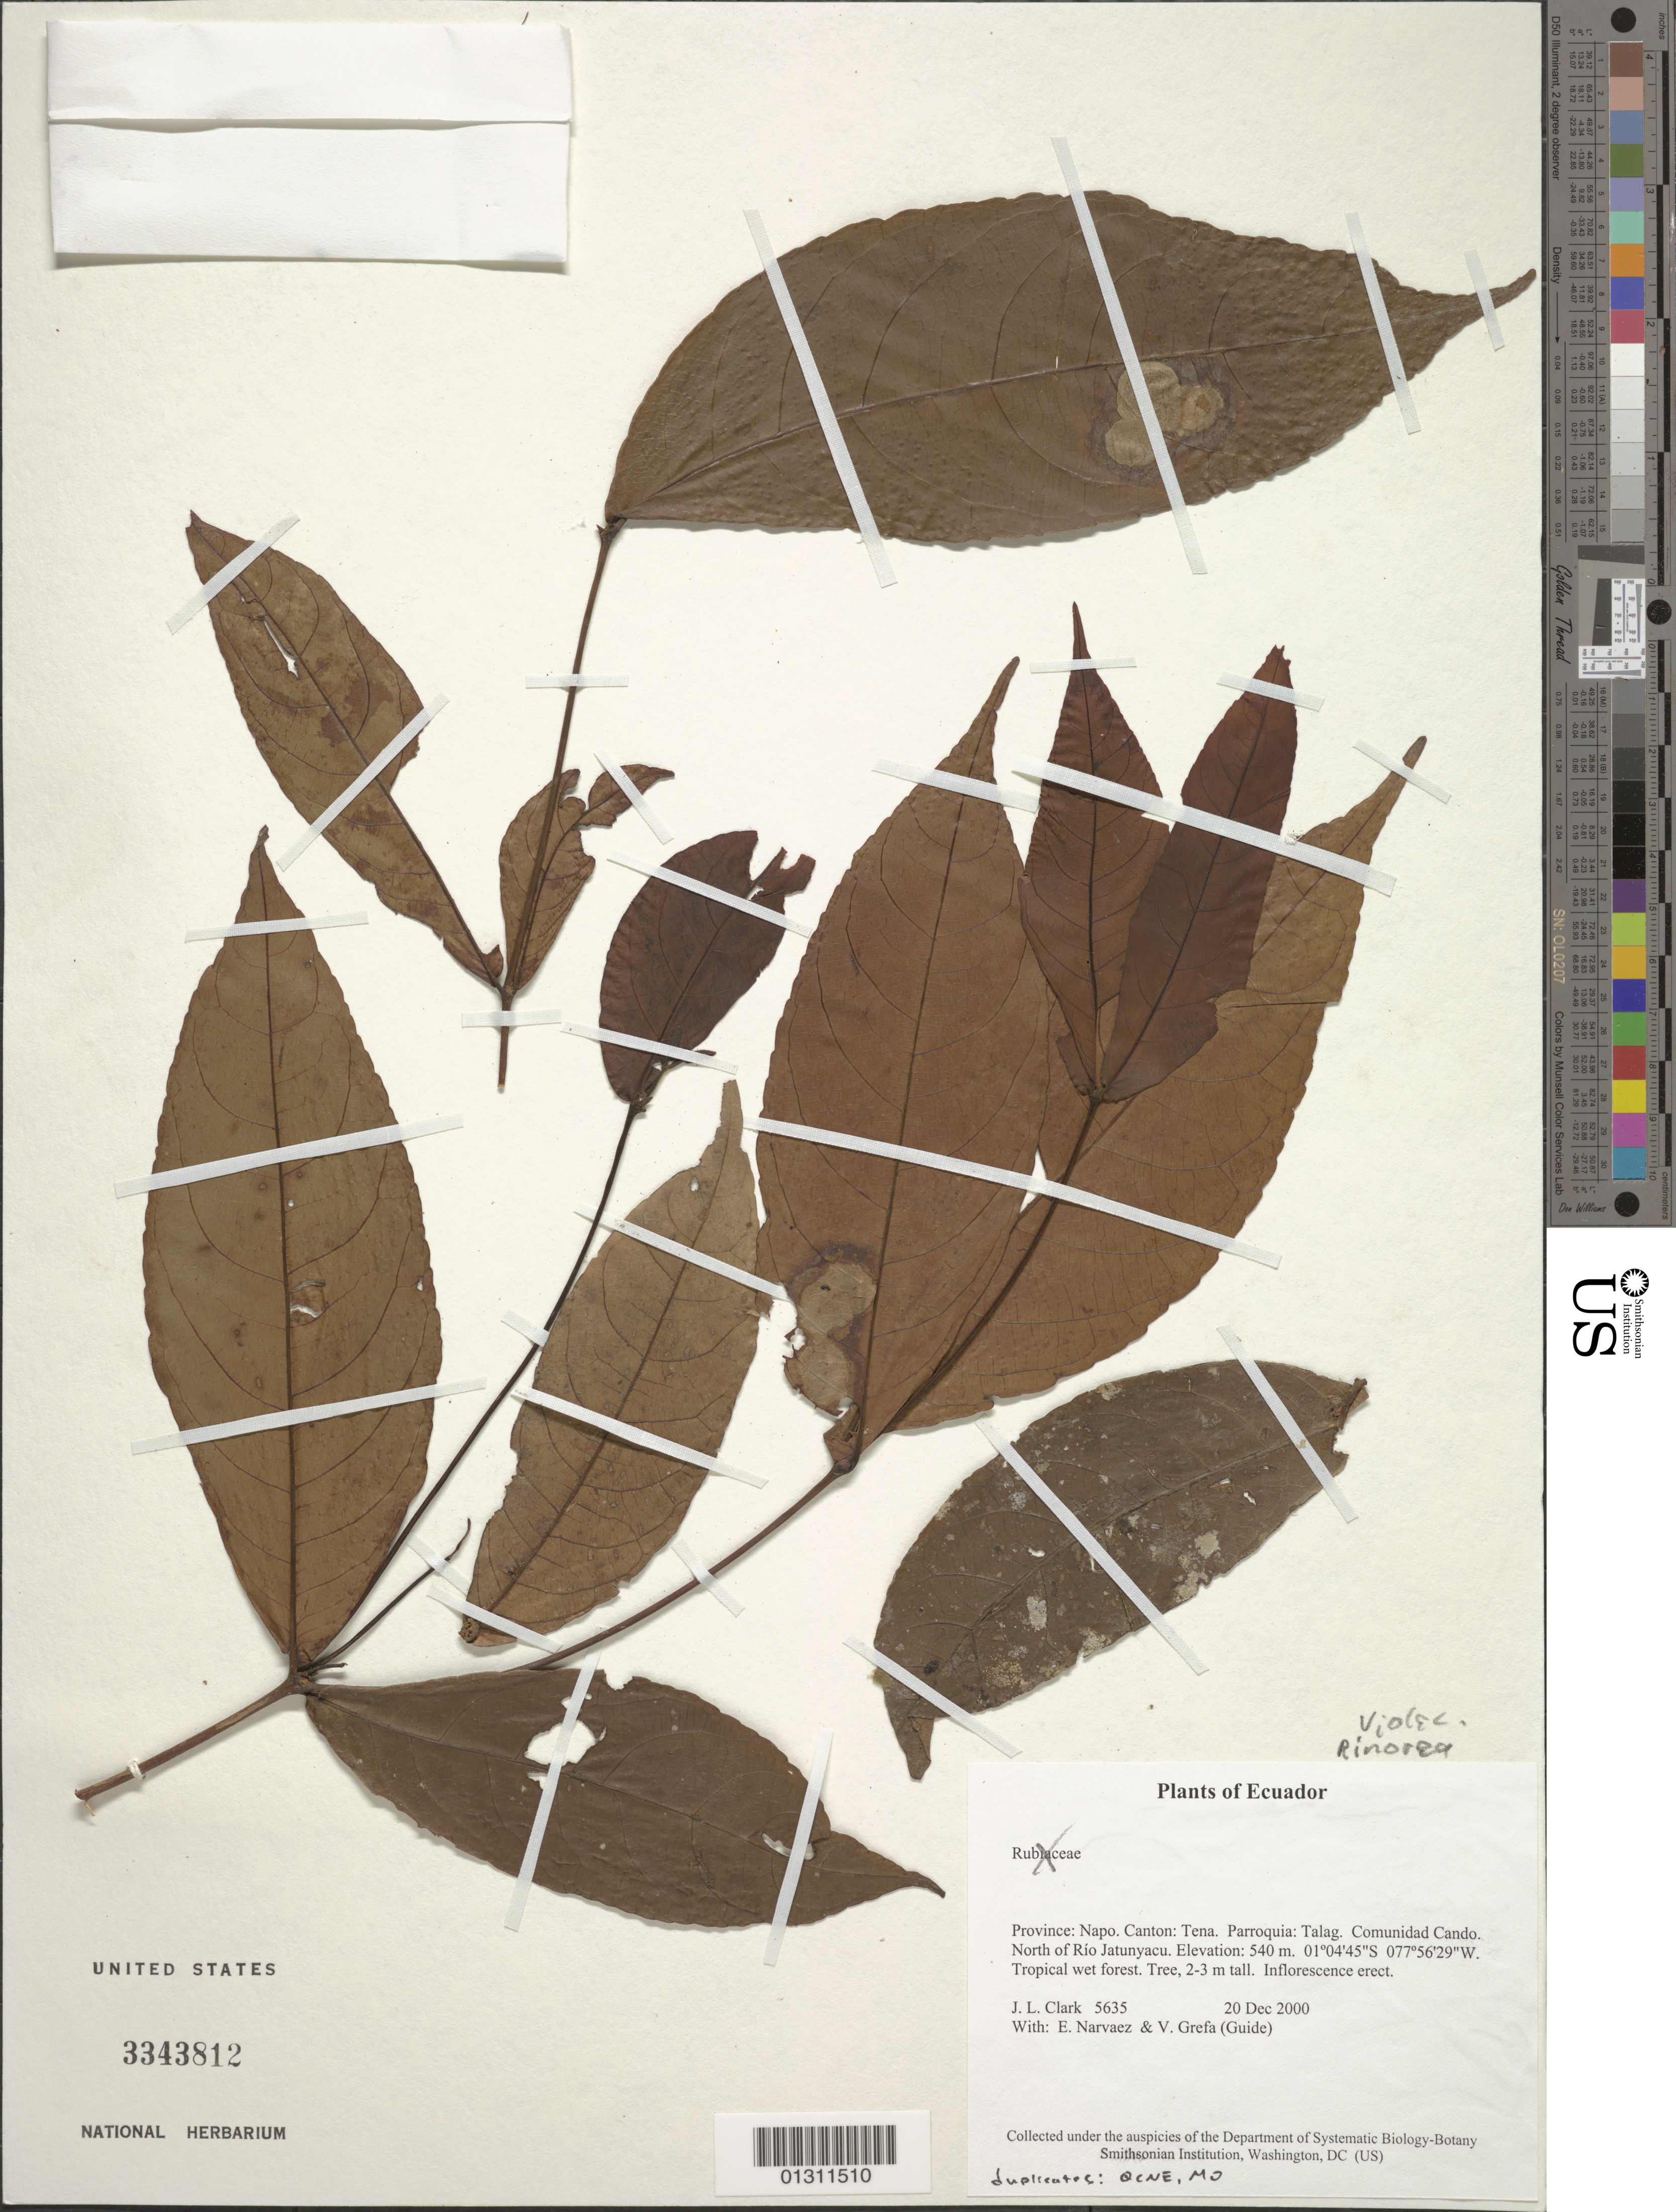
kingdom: Plantae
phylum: Tracheophyta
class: Magnoliopsida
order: Malpighiales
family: Violaceae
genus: Rinorea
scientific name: Rinorea lindeniana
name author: (Tul.) Kuntze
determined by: Hoyos-Gomez, S. E.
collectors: J. L. Clark, E. Narváez & V. Grefa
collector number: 5635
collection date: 2000-12-20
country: Ecuador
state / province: Napo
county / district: Tena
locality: Parroquia: Talag. Comunidad Cando. N of Río Jatunyacu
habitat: Tropical wet forest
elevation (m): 540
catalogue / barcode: US 3343812